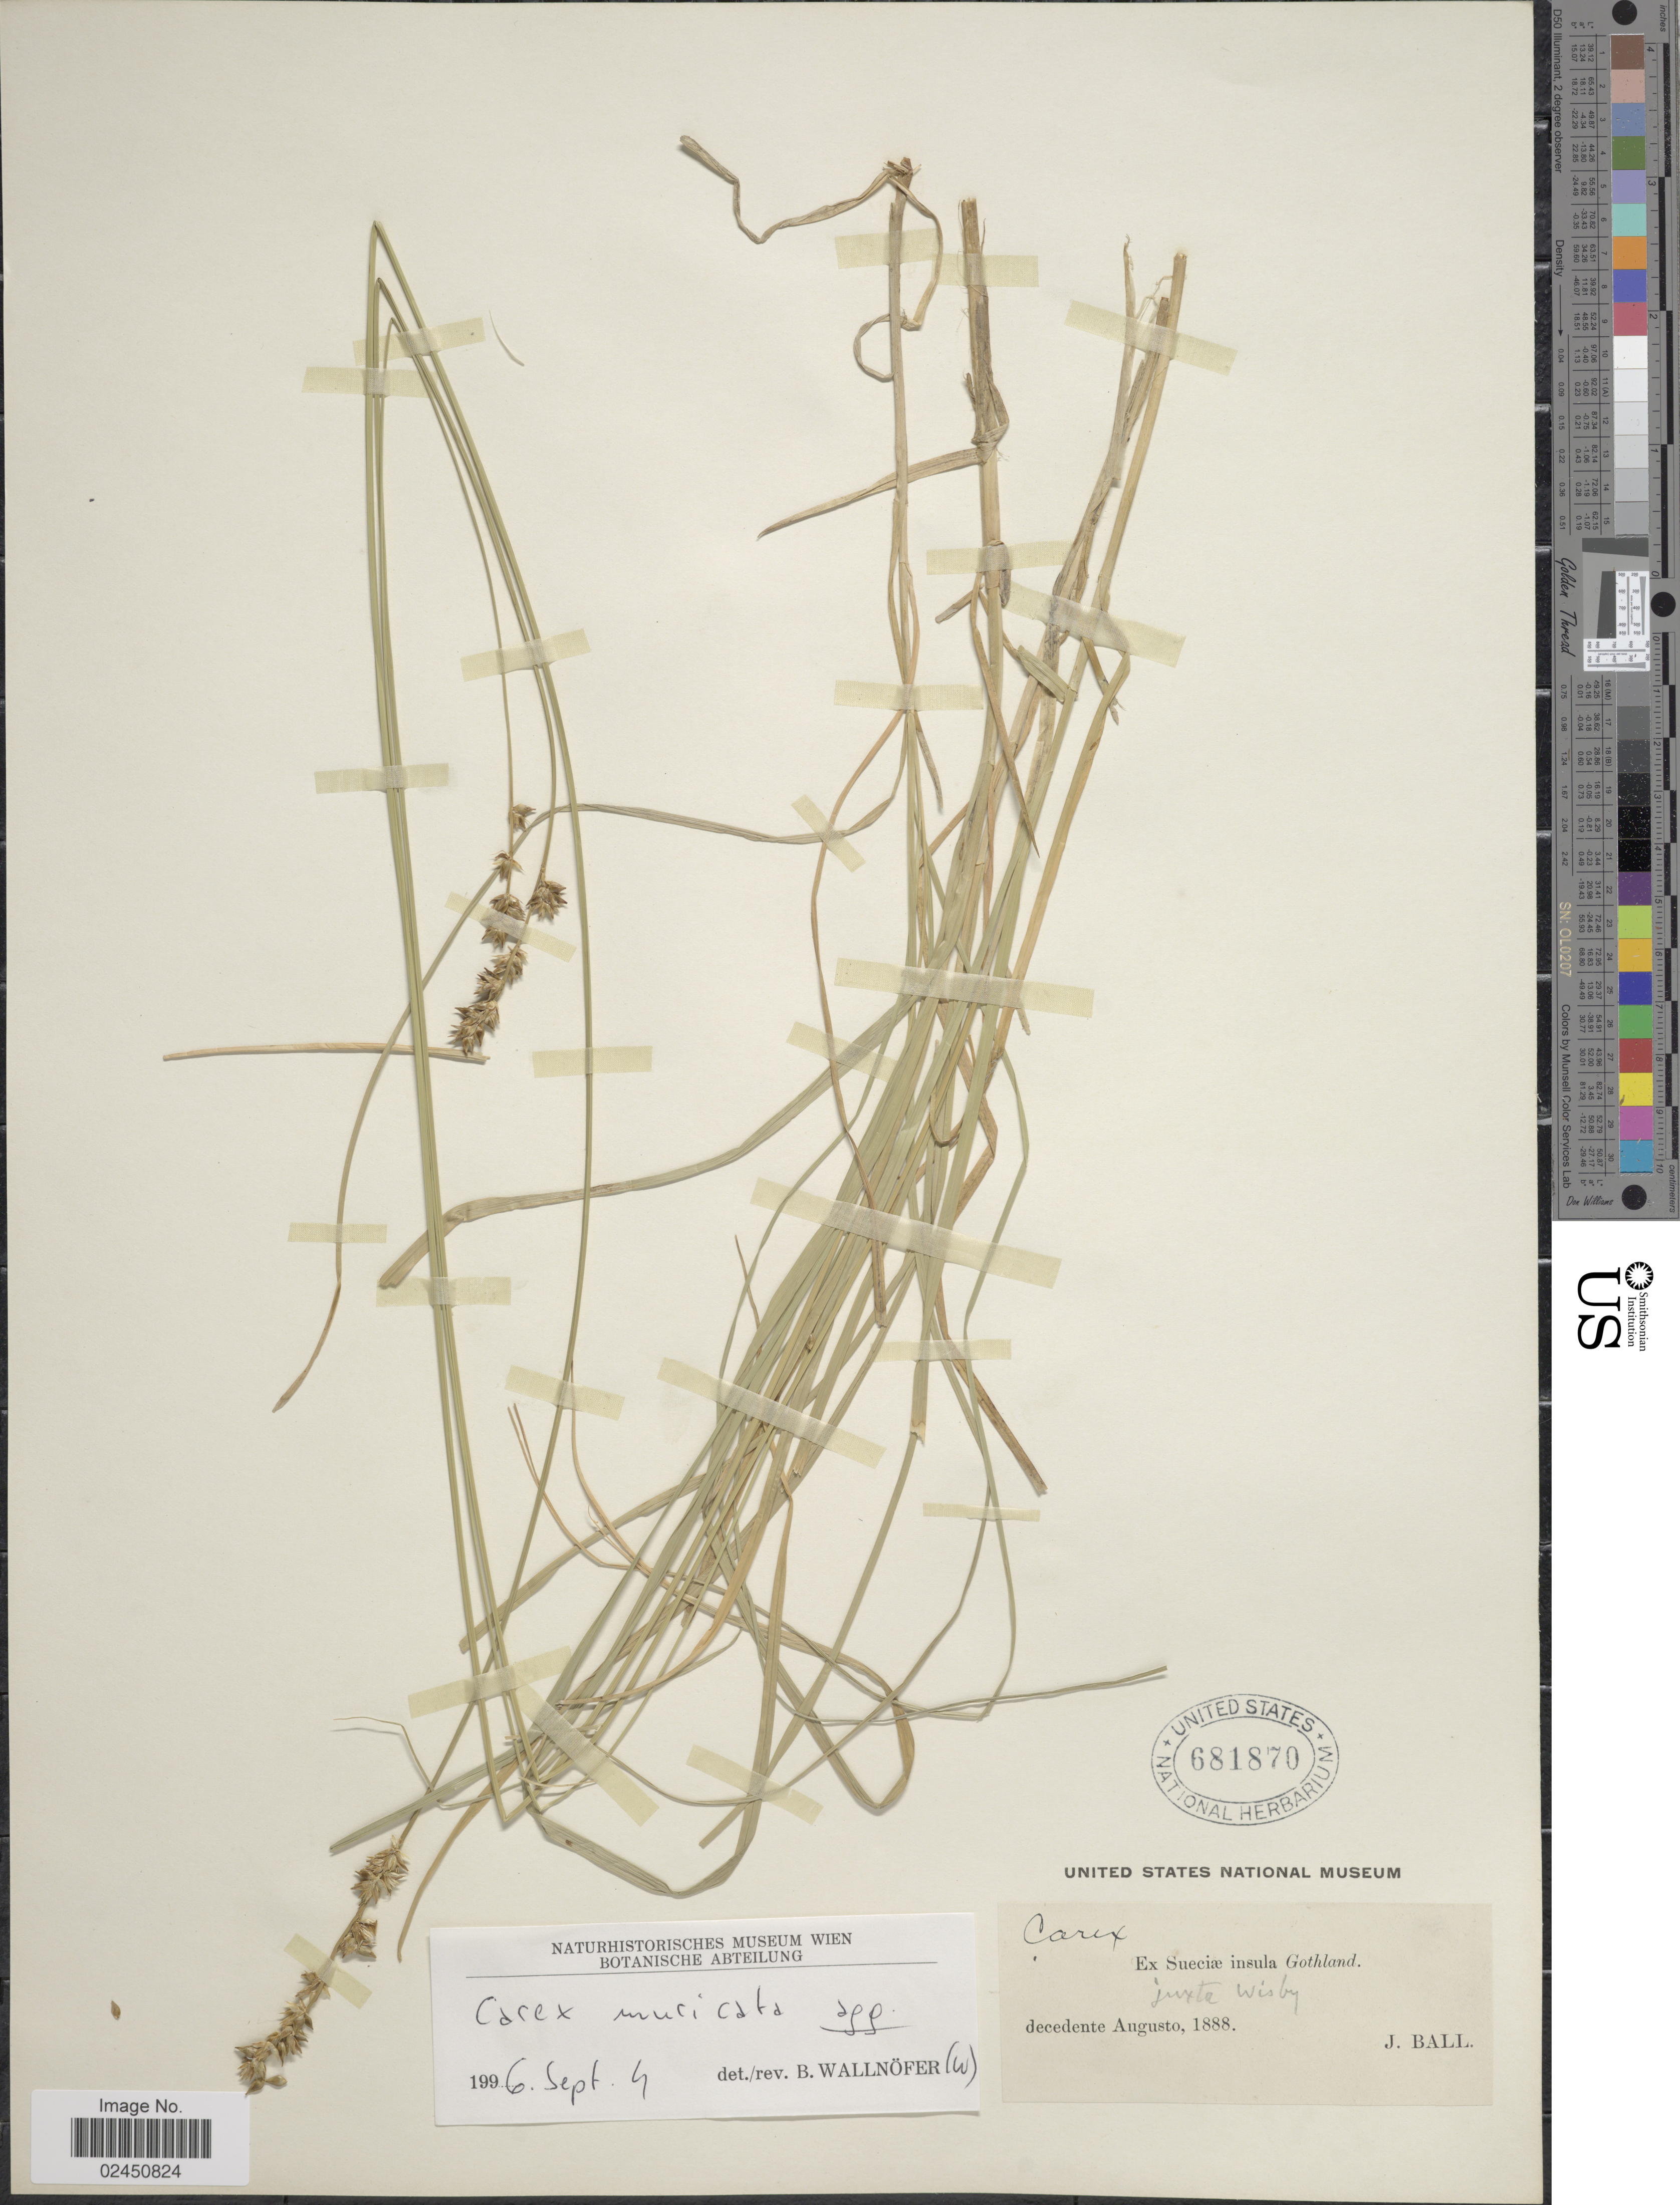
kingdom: Plantae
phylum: Tracheophyta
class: Liliopsida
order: Poales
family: Cyperaceae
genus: Carex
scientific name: Carex muricata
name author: L.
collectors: J. Ball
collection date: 1888-08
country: Sweden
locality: Sueciae insula Gothland, juxte Wisby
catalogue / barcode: US 681870